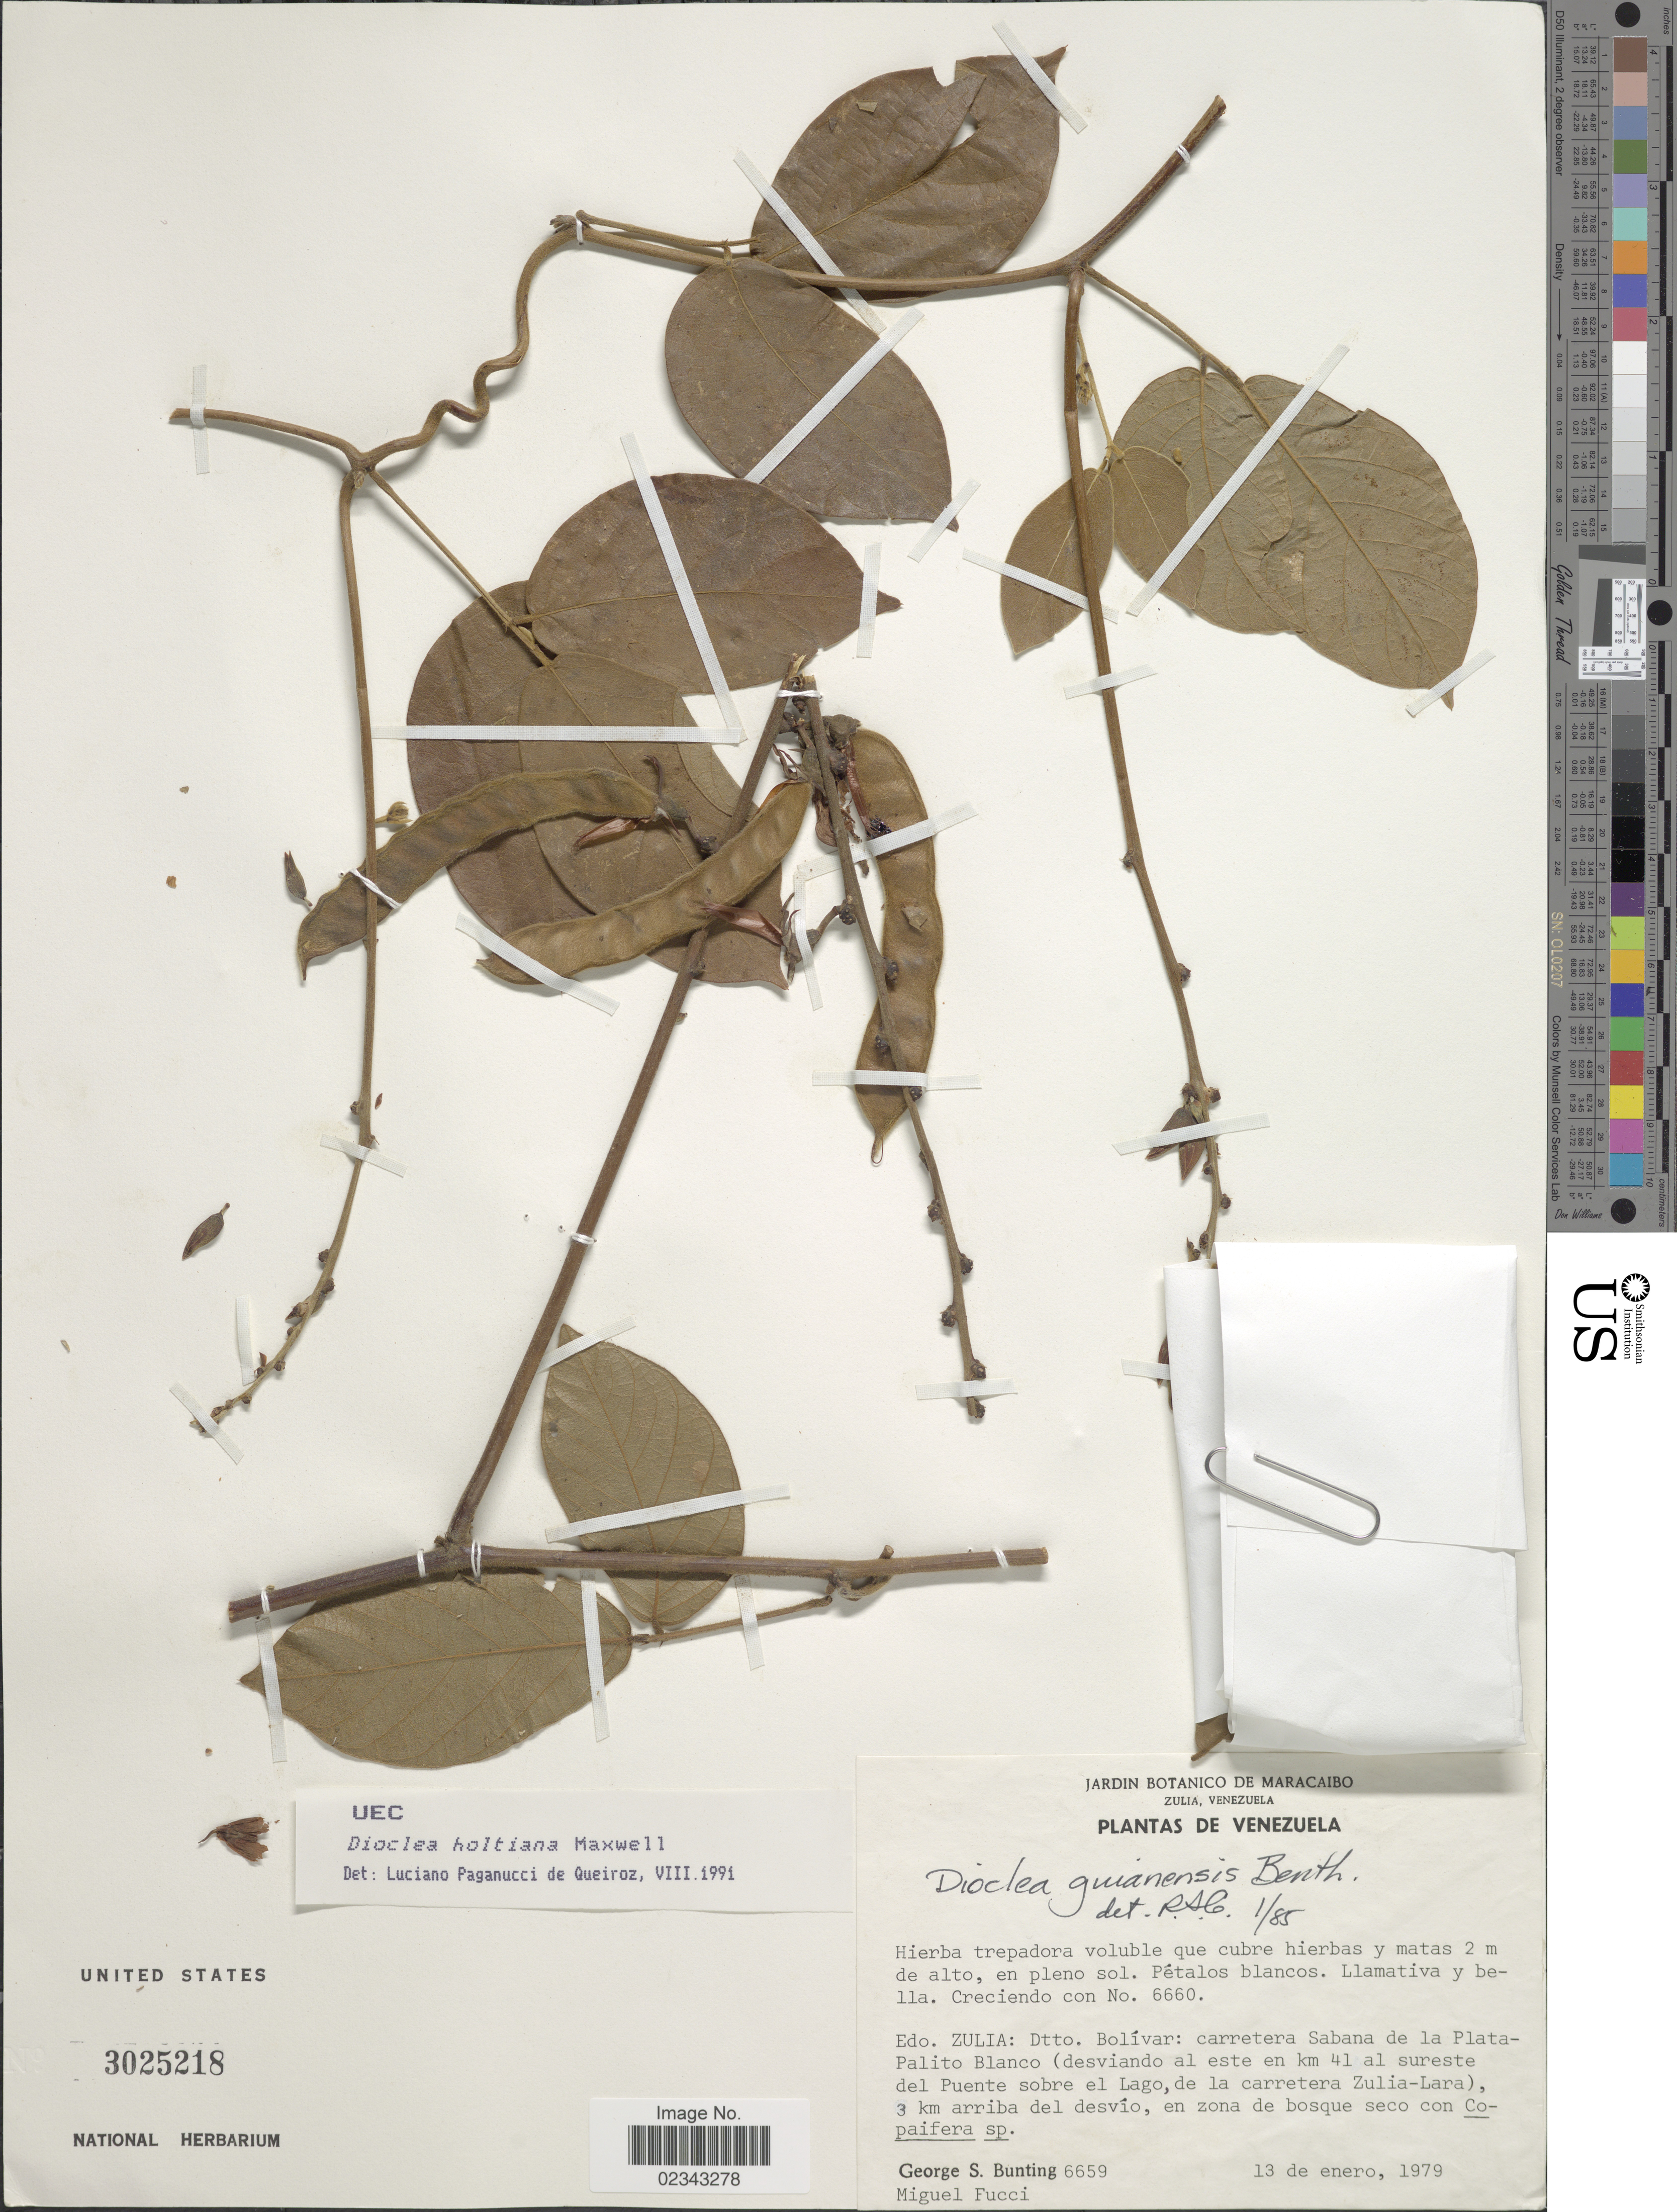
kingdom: Plantae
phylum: Tracheophyta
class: Magnoliopsida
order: Fabales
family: Fabaceae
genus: Dioclea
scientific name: Dioclea holtiana Pittier, nom. inval.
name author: Pittier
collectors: G. S. Bunting & M. Fucci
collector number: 6659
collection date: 1979-01-13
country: Venezuela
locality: Edo. Zulia: Dtto Bolívar: carretera Sabana de la Plata-Palito Blanco (desviando al este en km 41 al sureste del Puente sobre el Lago, de la carretera Zulia-Lara), 3 km arriba del desvío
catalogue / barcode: US 3025218